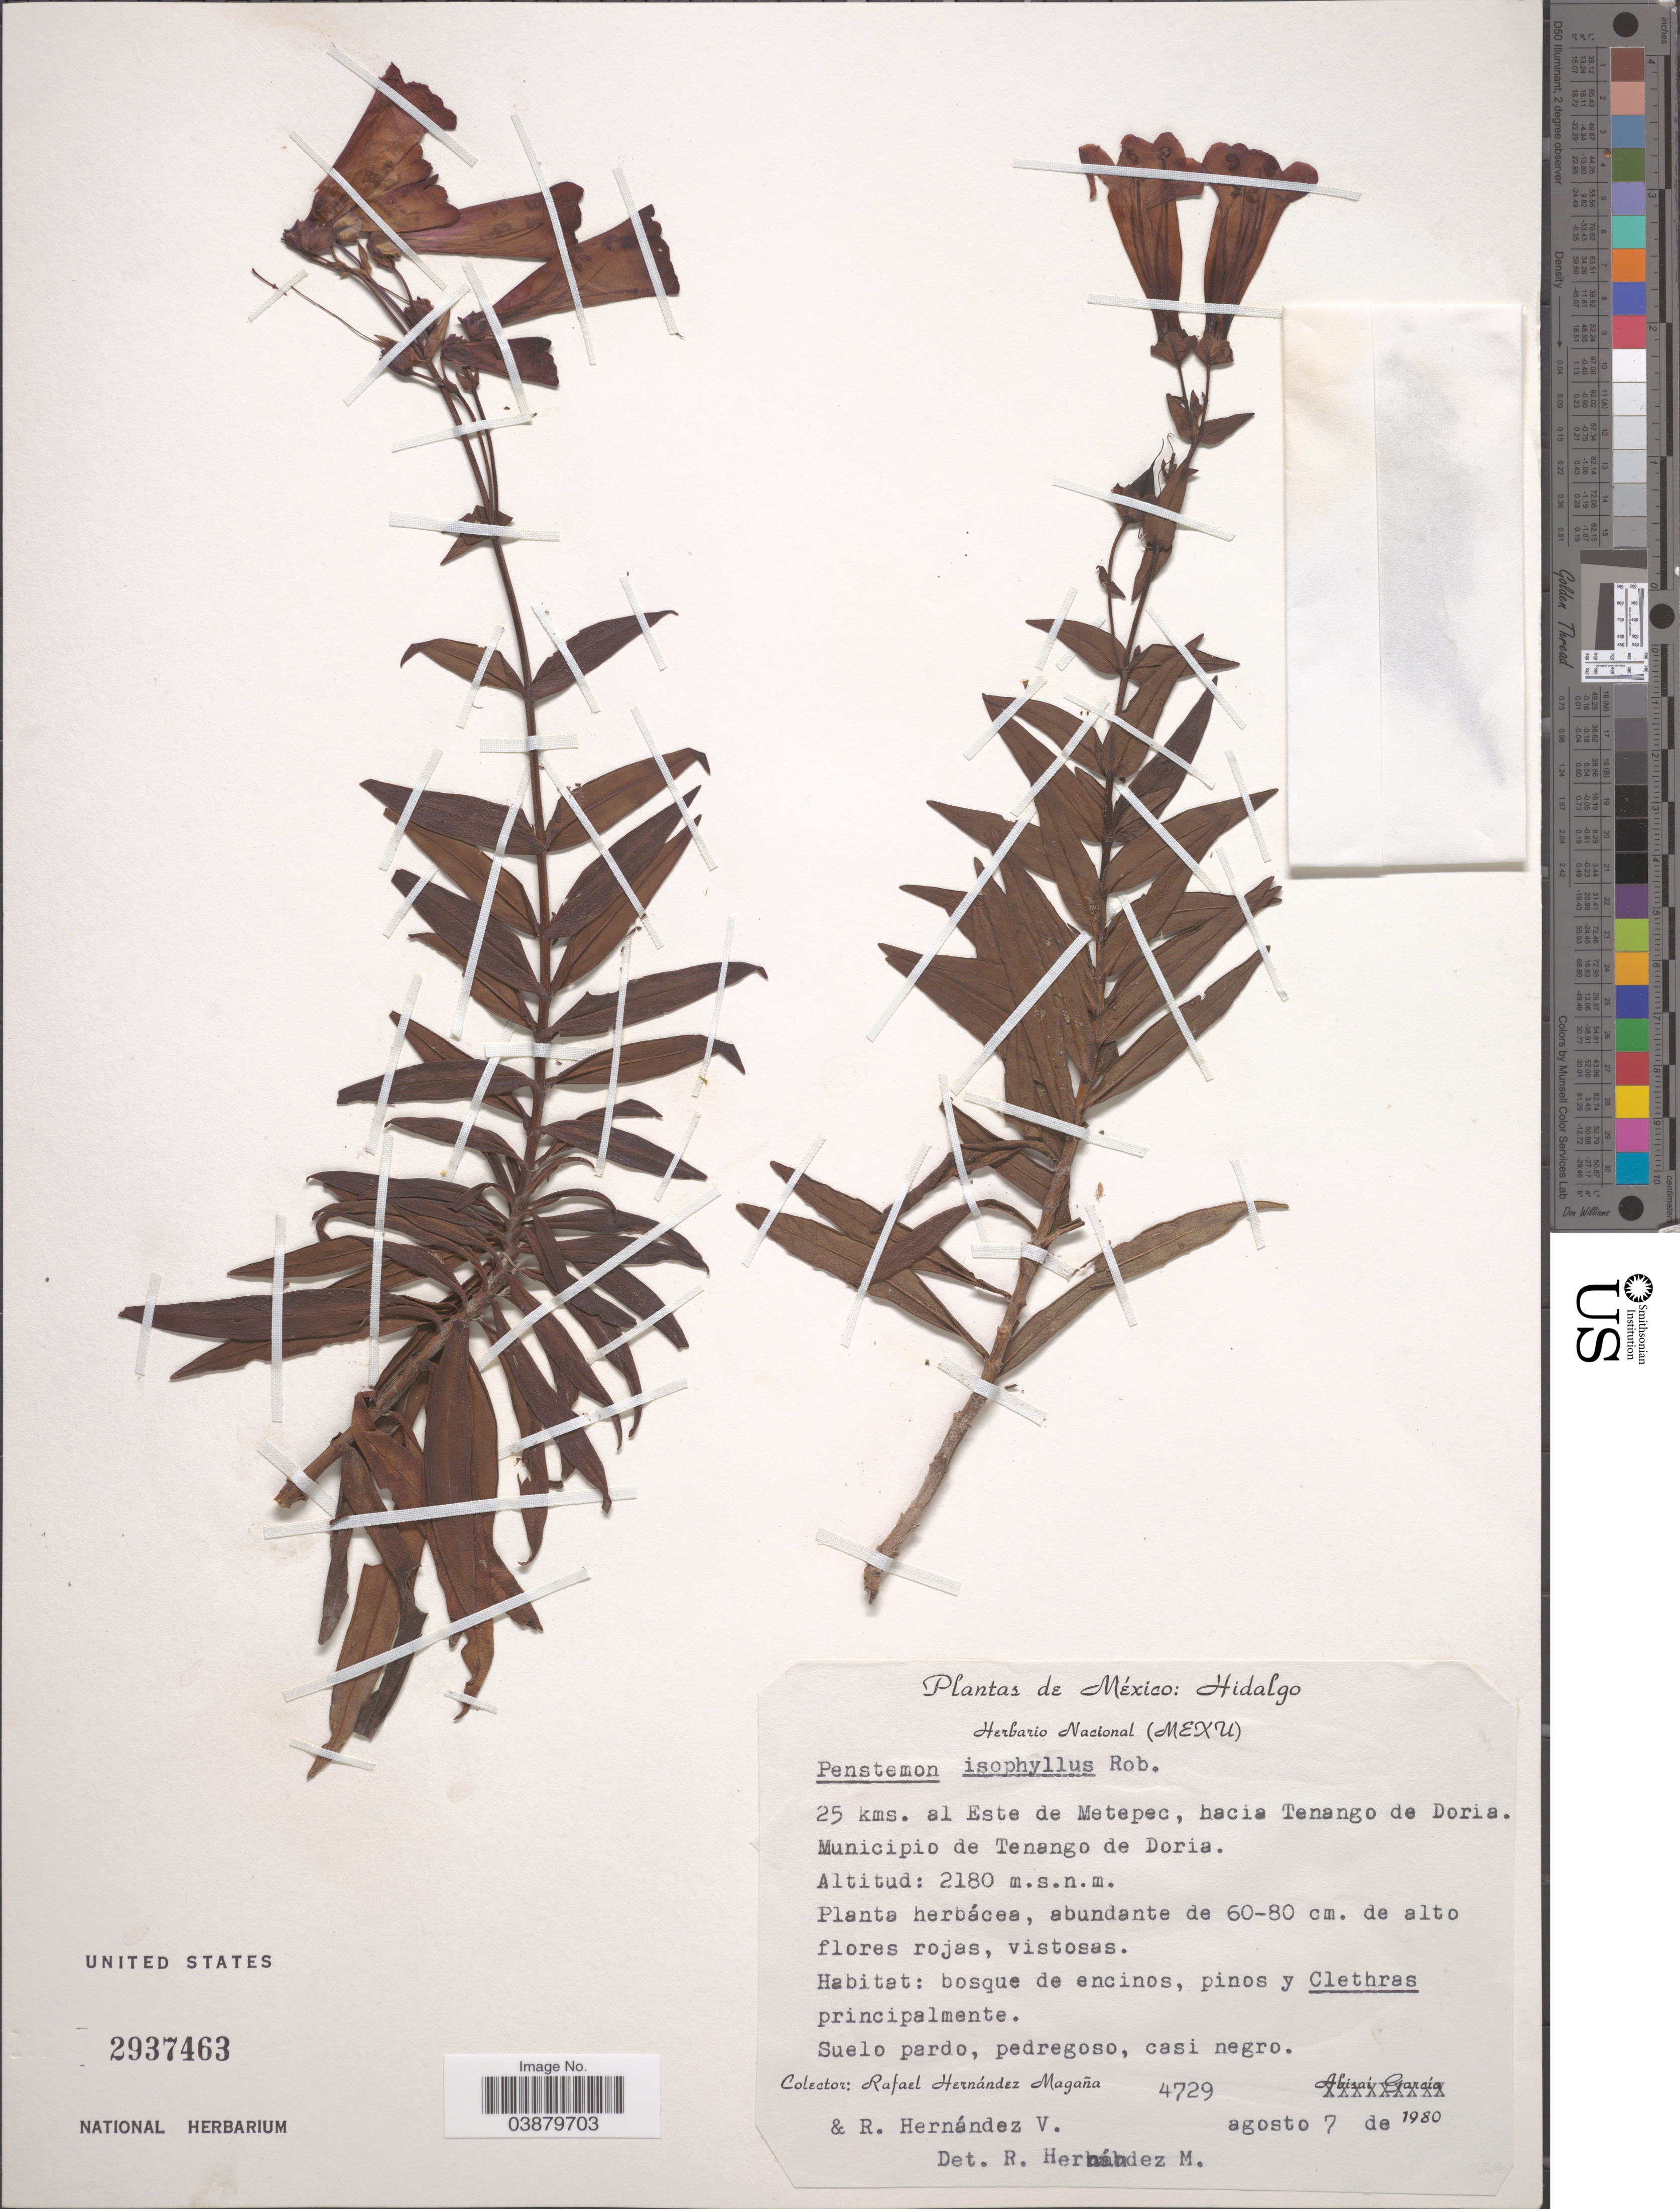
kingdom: Plantae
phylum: Tracheophyta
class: Magnoliopsida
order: Lamiales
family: Plantaginaceae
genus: Penstemon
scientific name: Penstemon isophyllus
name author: B.L. Rob.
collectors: R. Hernández-M. & R. Hernandez V.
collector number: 4729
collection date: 1980-08-07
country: Mexico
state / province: Hidalgo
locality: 25 kms. al Este de Metepec, hacia Tenango de Doria. Municipio de Tenango de Doria.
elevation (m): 2180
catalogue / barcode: US 2937463